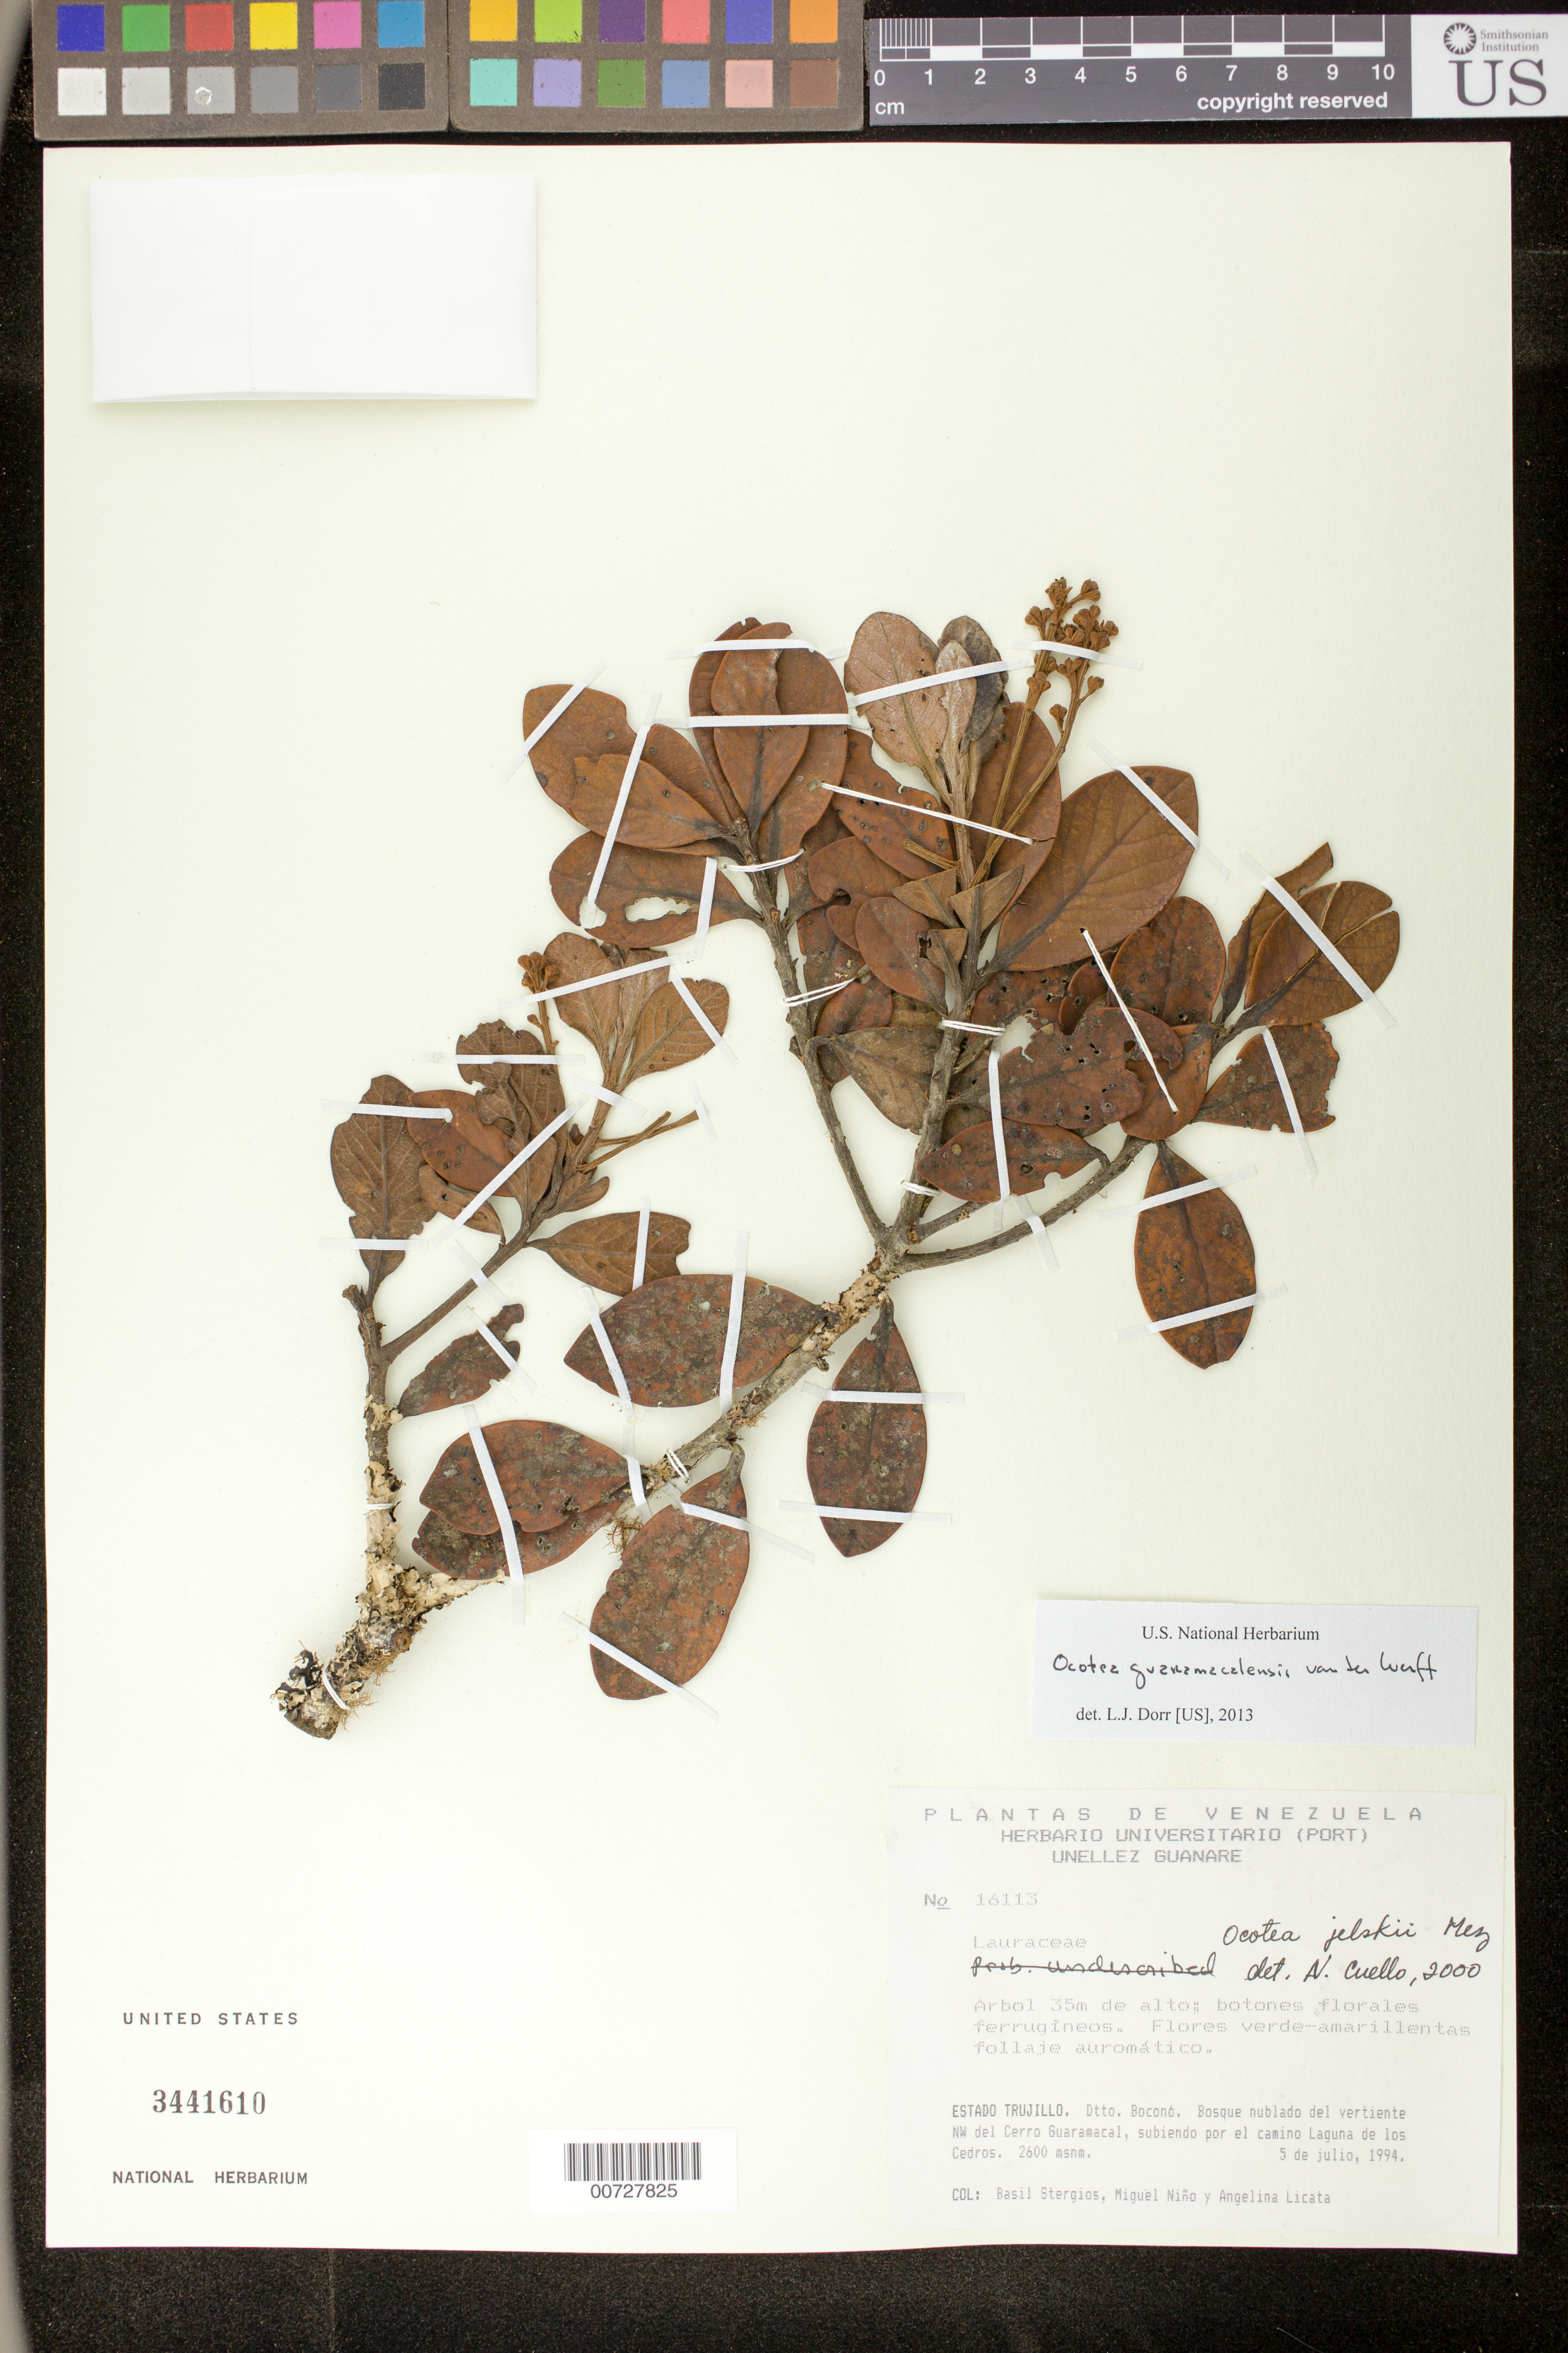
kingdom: Plantae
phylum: Tracheophyta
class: Magnoliopsida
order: Laurales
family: Lauraceae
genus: Ocotea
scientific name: Ocotea guaramacalensis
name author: van der Werff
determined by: Dorr, L. J., (BOT), Smithsonian Institution - National Museum of Natural History (UNITED STATES)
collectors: B. G. Stergios, S. M. Niño & A. Licata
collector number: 16113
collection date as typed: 05 Jul 1994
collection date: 1994-07-05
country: Venezuela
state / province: Trujillo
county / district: Boconó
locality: Cerro Guaramacal, vertiente NW del subiendo por el camino Laguna de los Cedros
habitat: bosque nublado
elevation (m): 2600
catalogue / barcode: US 3441610